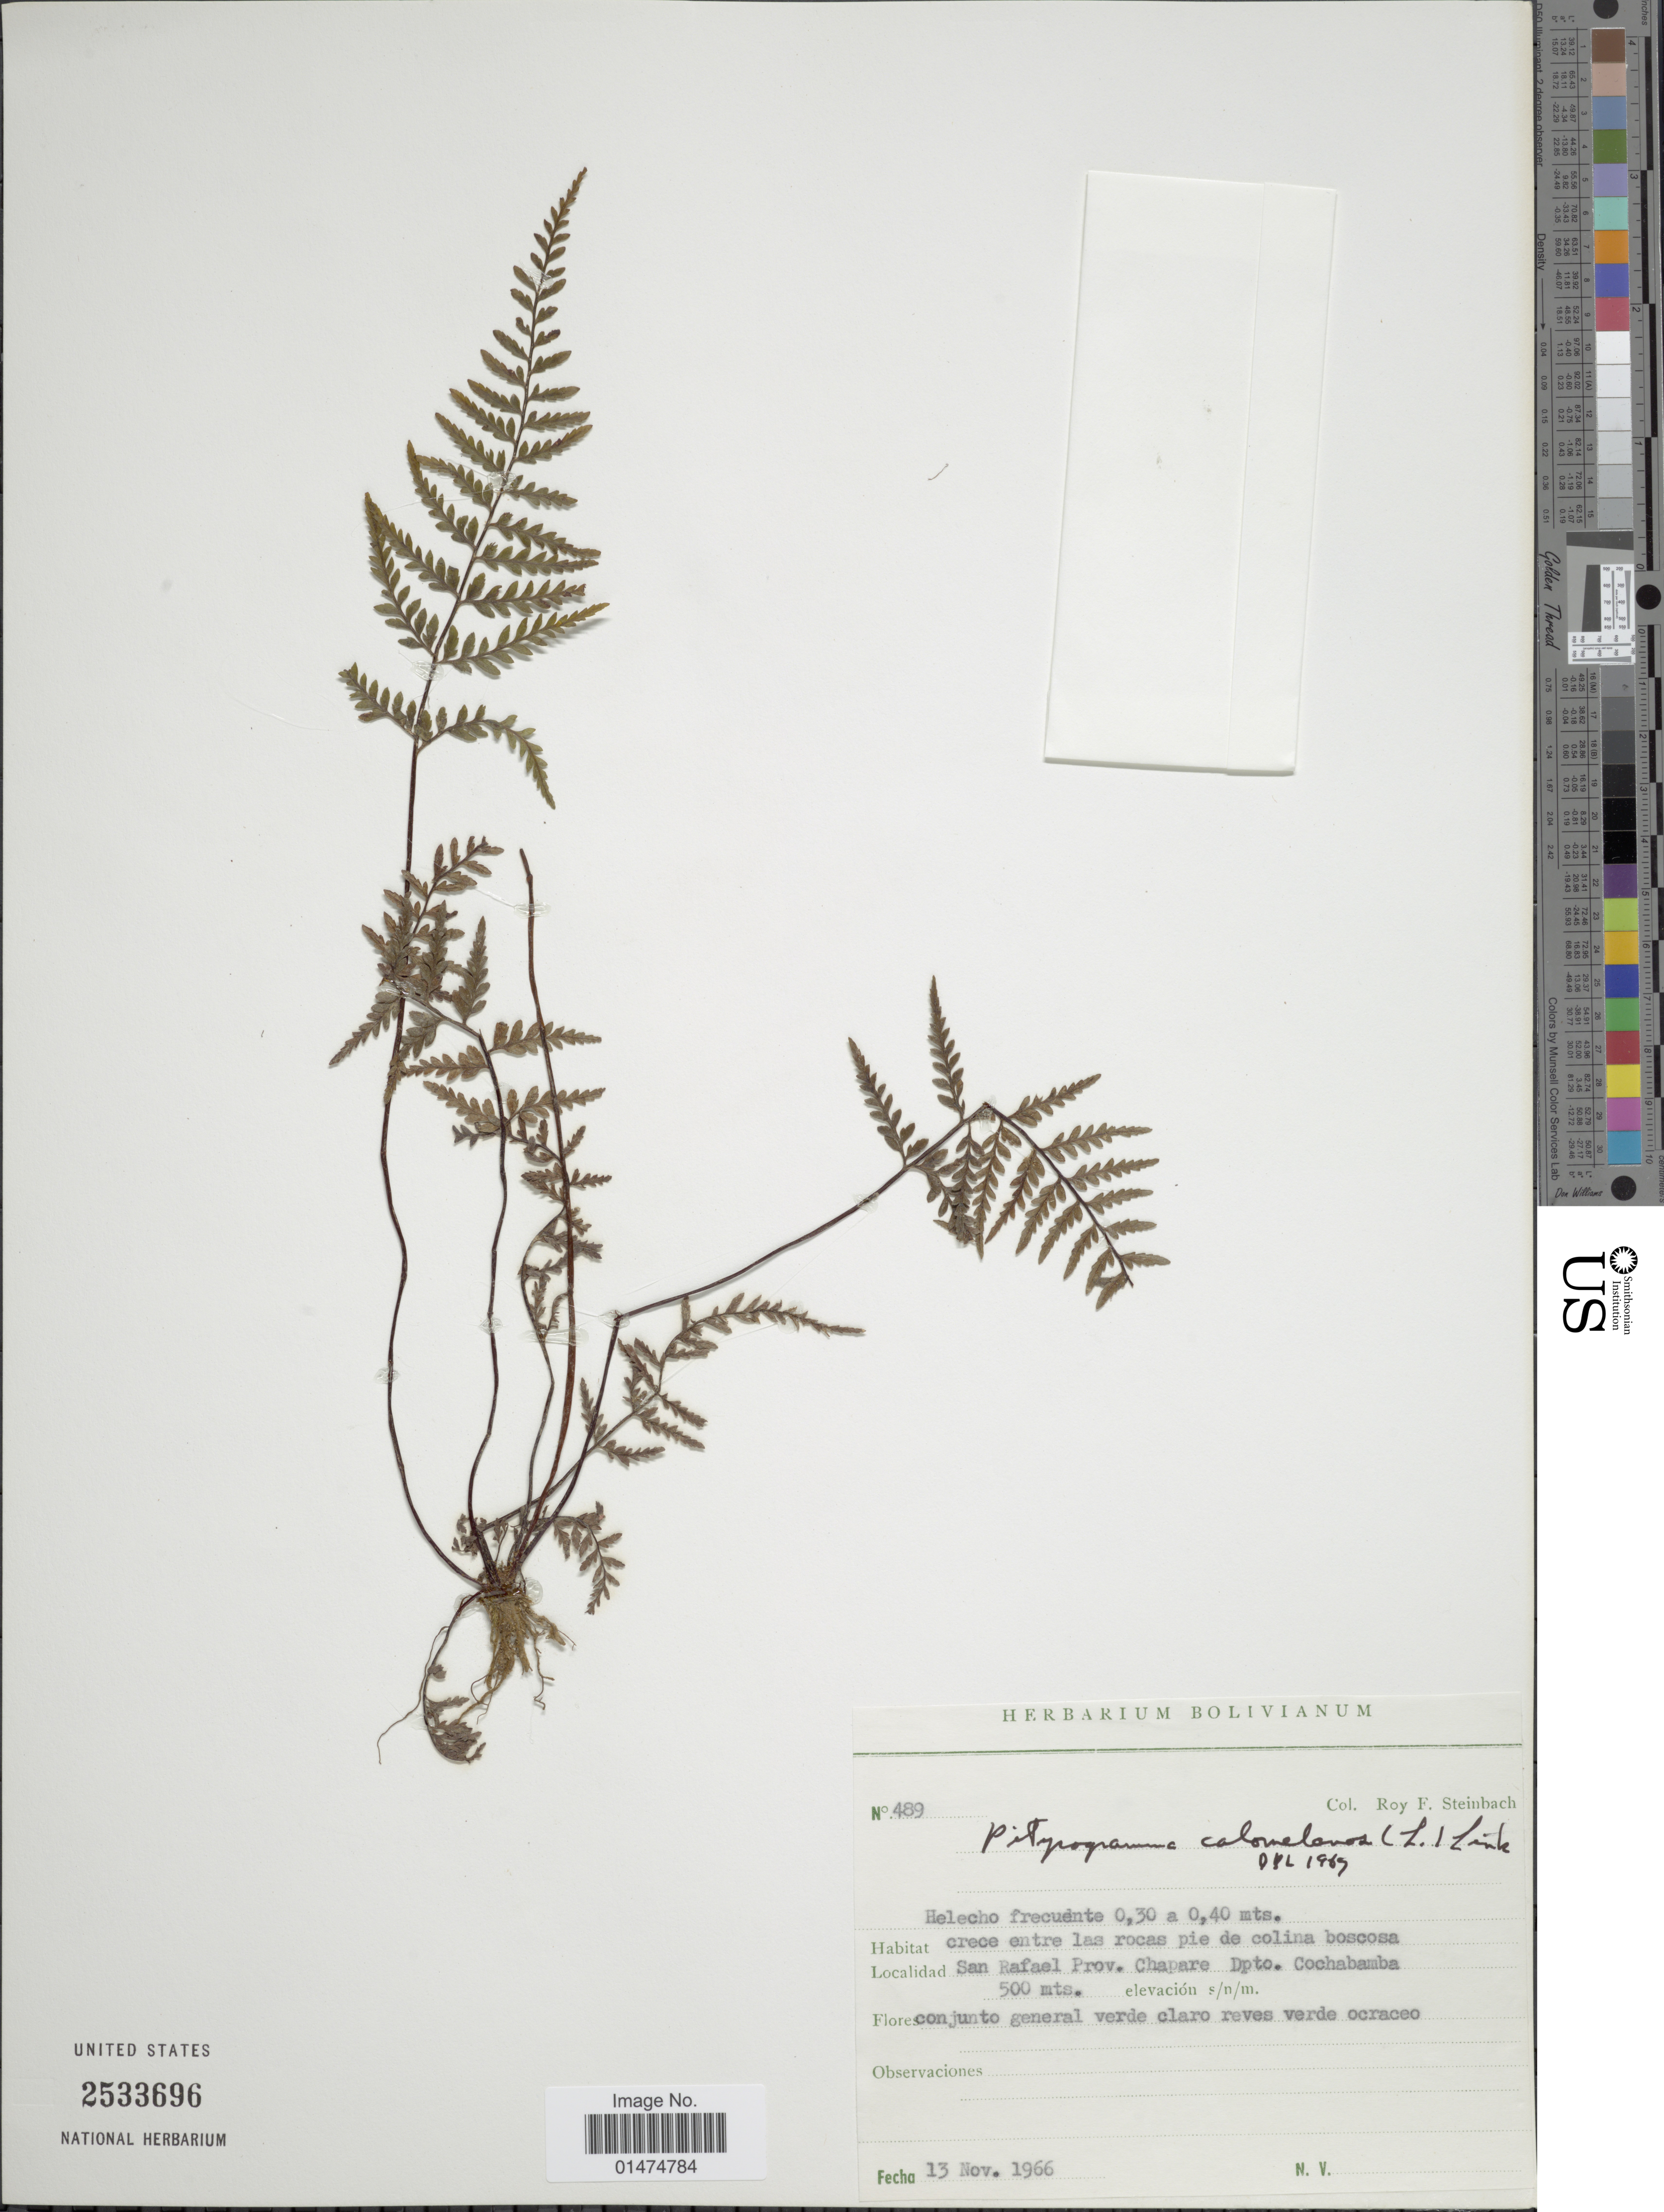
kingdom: Plantae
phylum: Tracheophyta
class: Polypodiopsida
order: Polypodiales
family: Pteridaceae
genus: Pityrogramma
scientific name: Pityrogramma calomelanos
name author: (L.) Link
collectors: R. F. Steinbach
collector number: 489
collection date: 1966-11-13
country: Bolivia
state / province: Cochabamba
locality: San Rafael Prov. Chapare Depto. Cochabamba.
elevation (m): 500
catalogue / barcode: US 2533696